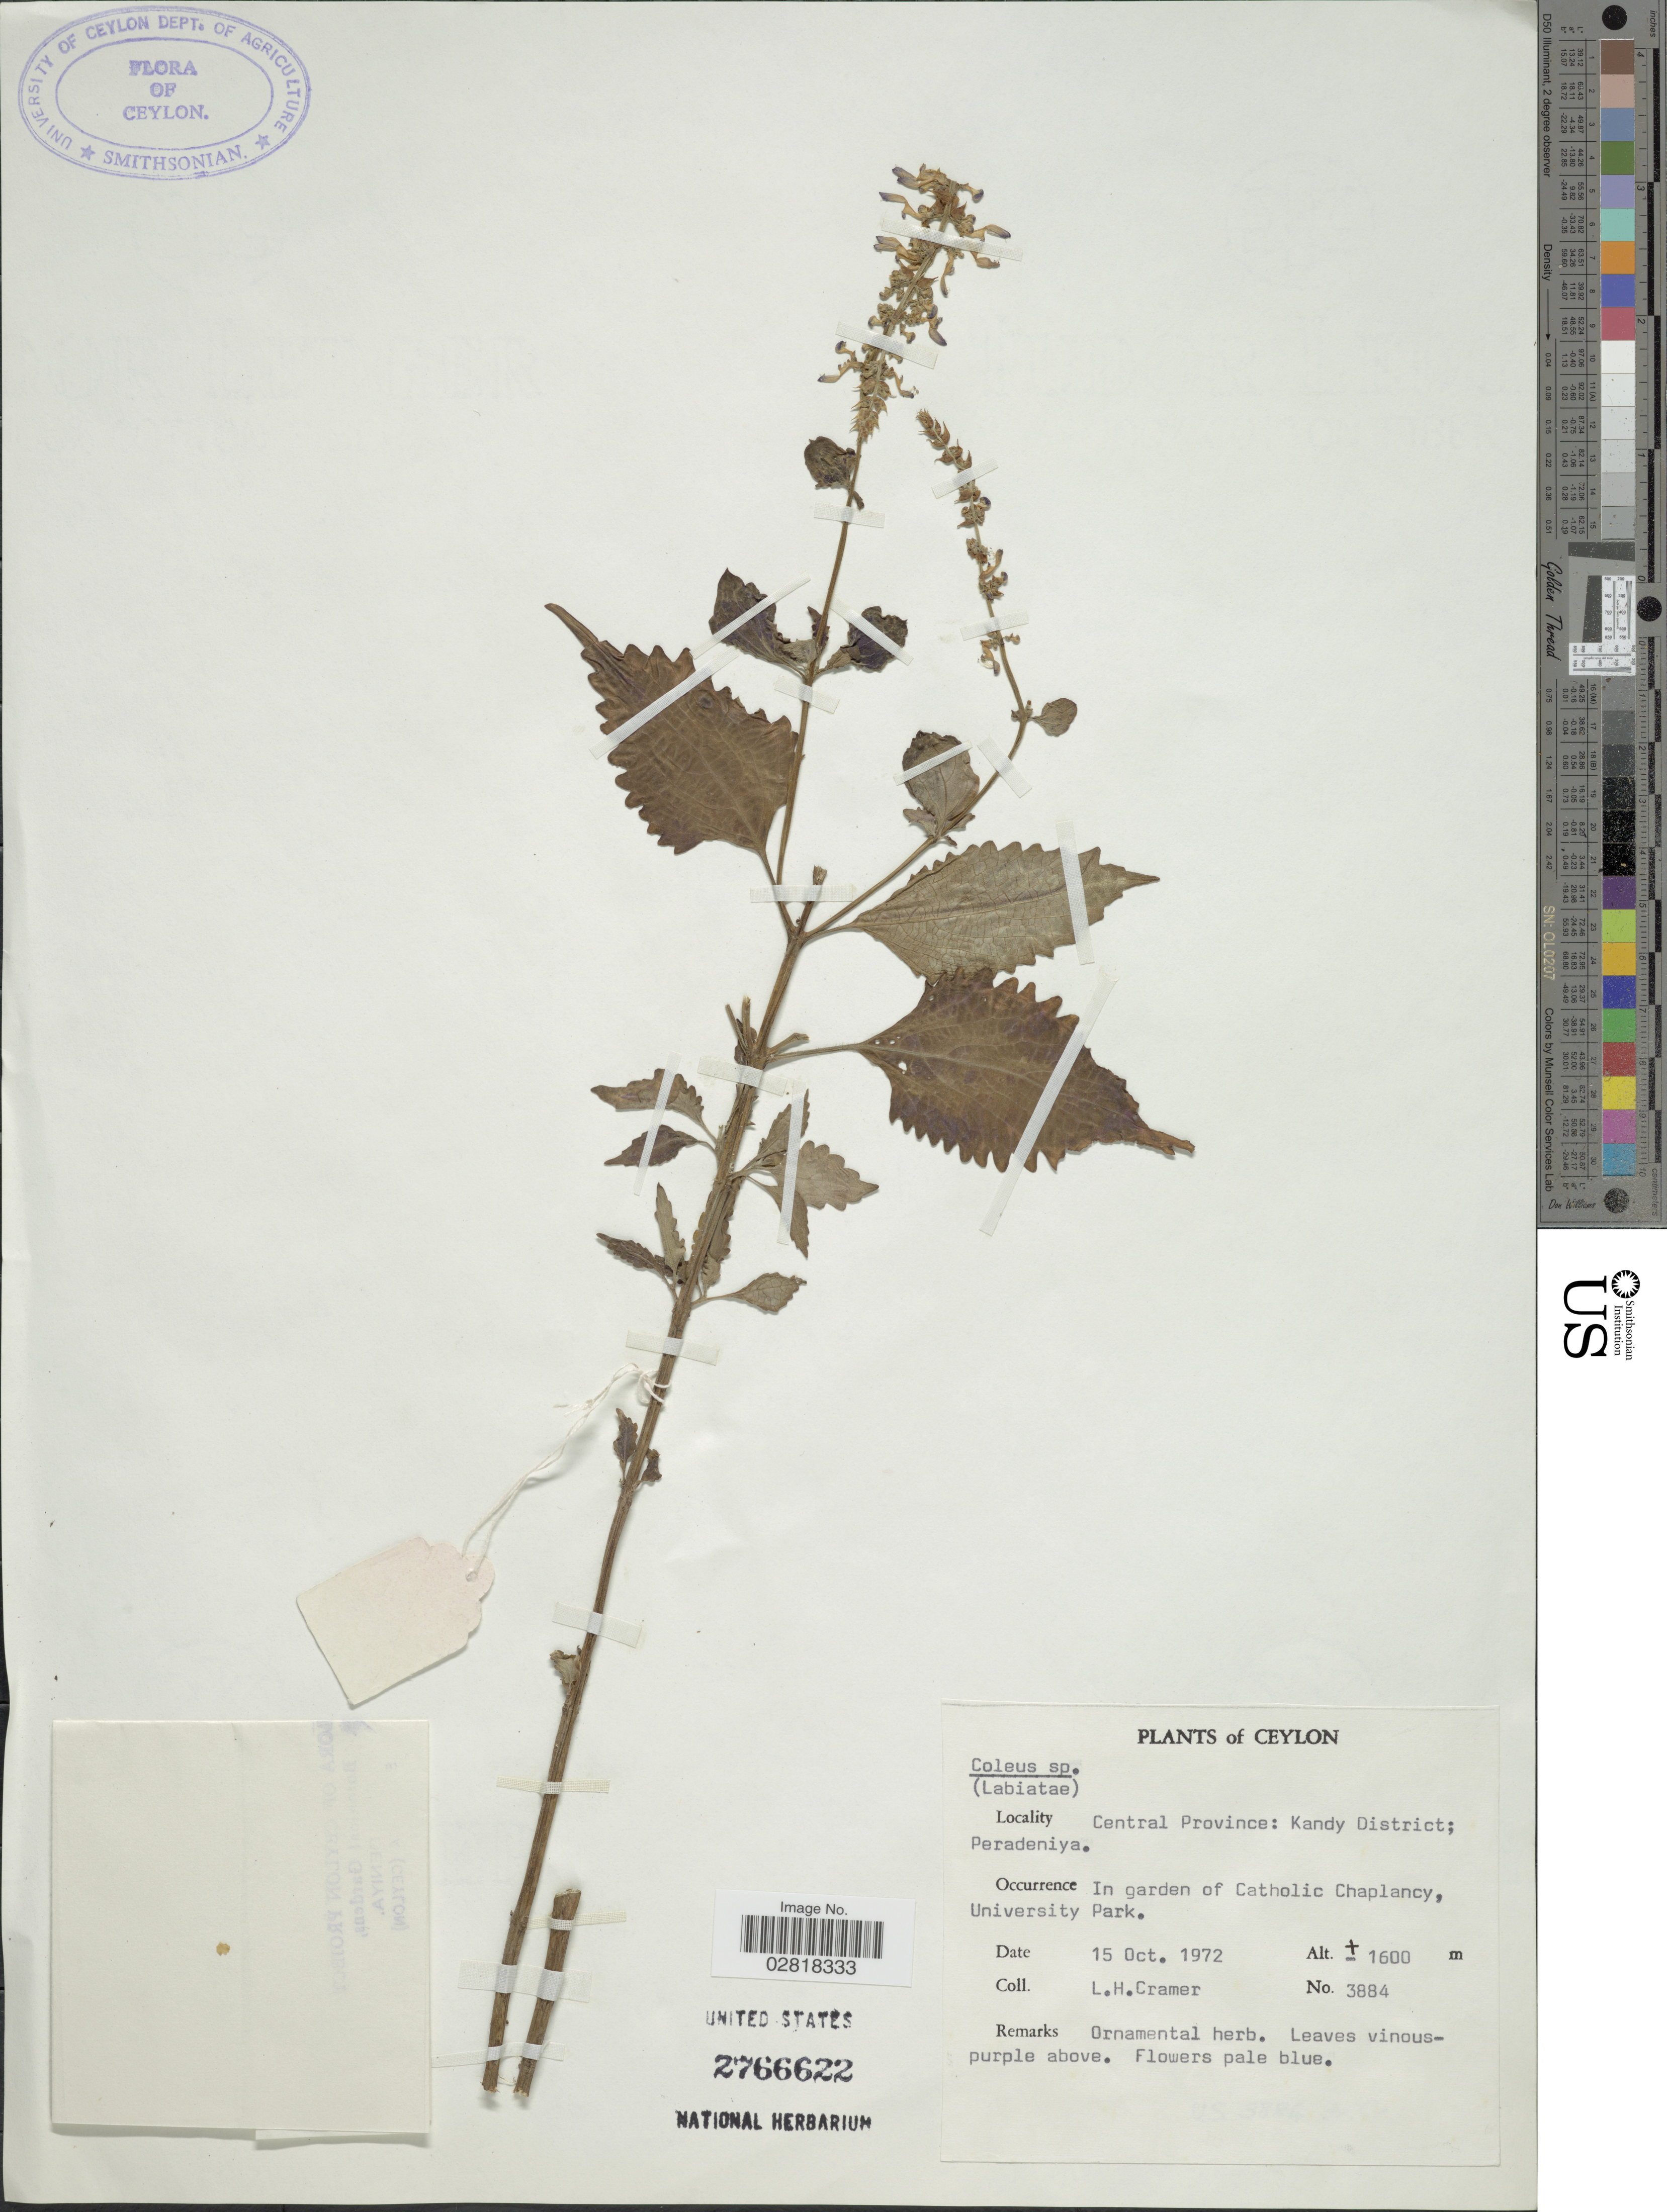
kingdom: Plantae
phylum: Tracheophyta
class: Magnoliopsida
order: Lamiales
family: Lamiaceae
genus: Plectranthus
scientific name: Plectranthus sp.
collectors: L. H. Cramer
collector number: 3884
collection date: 1972-10-15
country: Sri Lanka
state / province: Central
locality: Ceylon, Kandy District; Perandeniya, in garden of Catholic Chaplancy, University Park.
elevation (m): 1600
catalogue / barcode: US 2766622